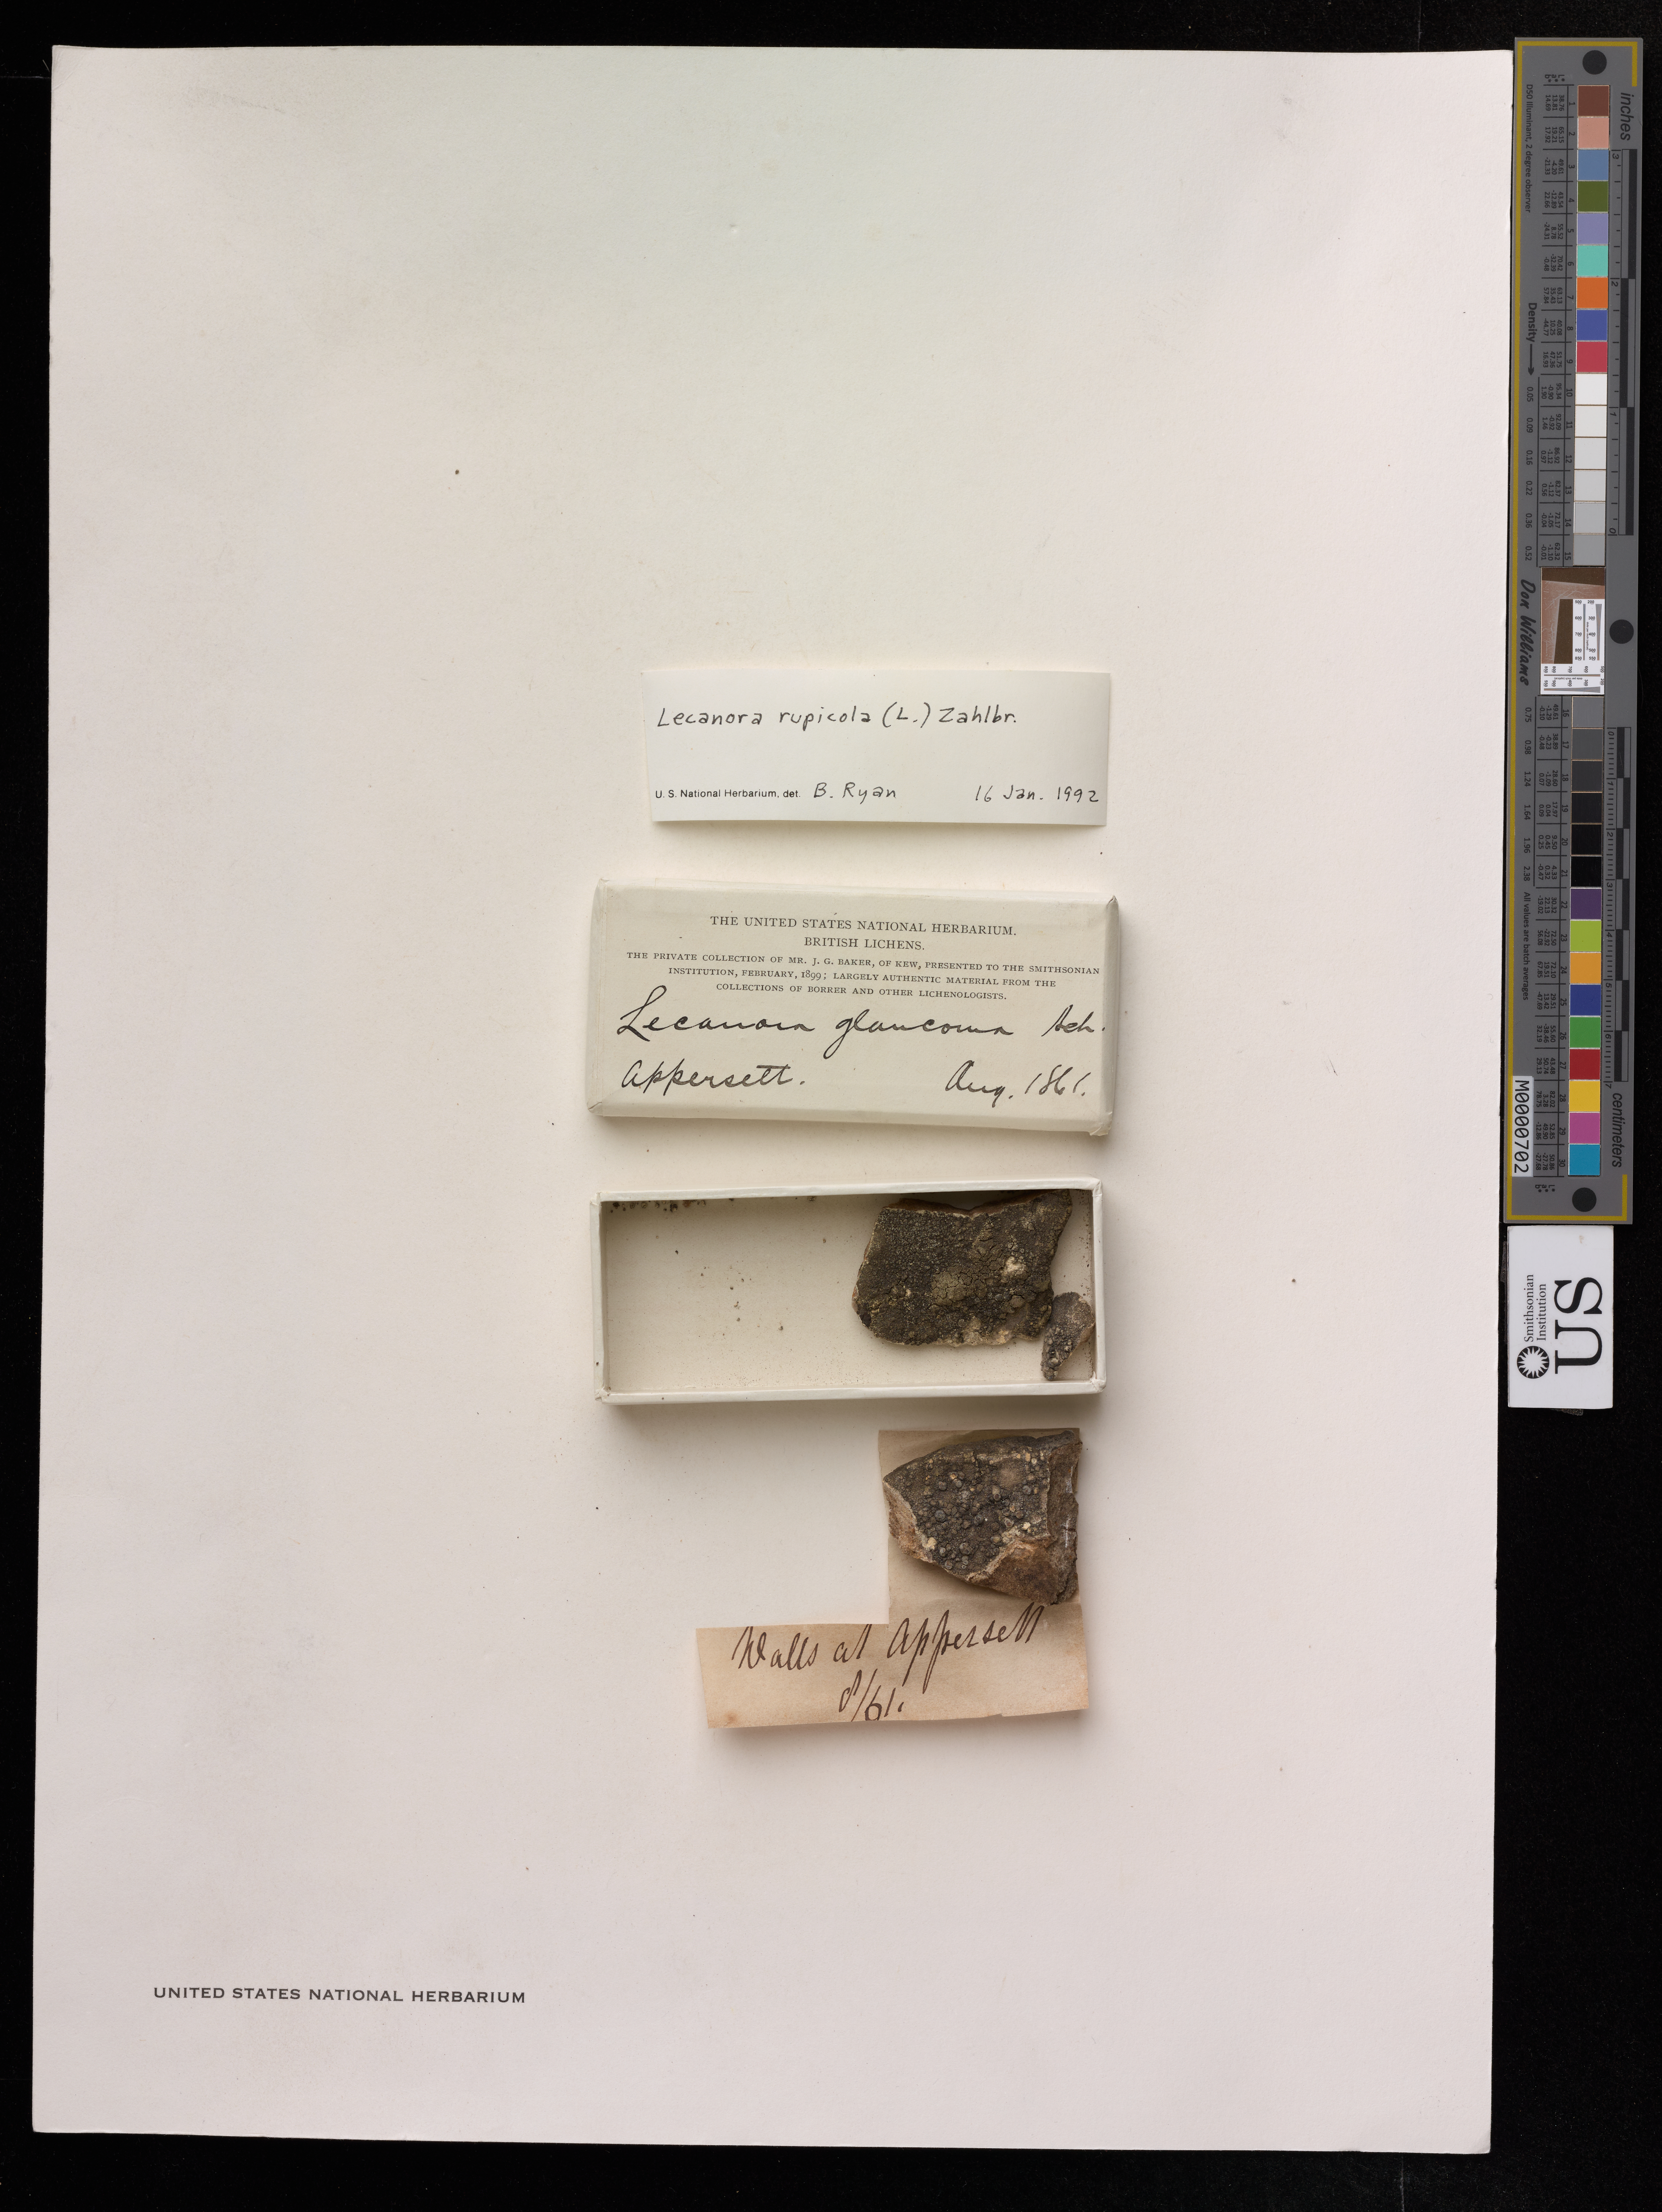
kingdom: Fungi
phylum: Ascomycota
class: Lecanoromycetes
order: Lecanorales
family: Lecanoraceae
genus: Glaucomaria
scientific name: Glaucomaria rupicola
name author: (L.) P.F. Cannon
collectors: ex herb. J.G. Baker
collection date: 1861-08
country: United Kingdom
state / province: England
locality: Appersett.